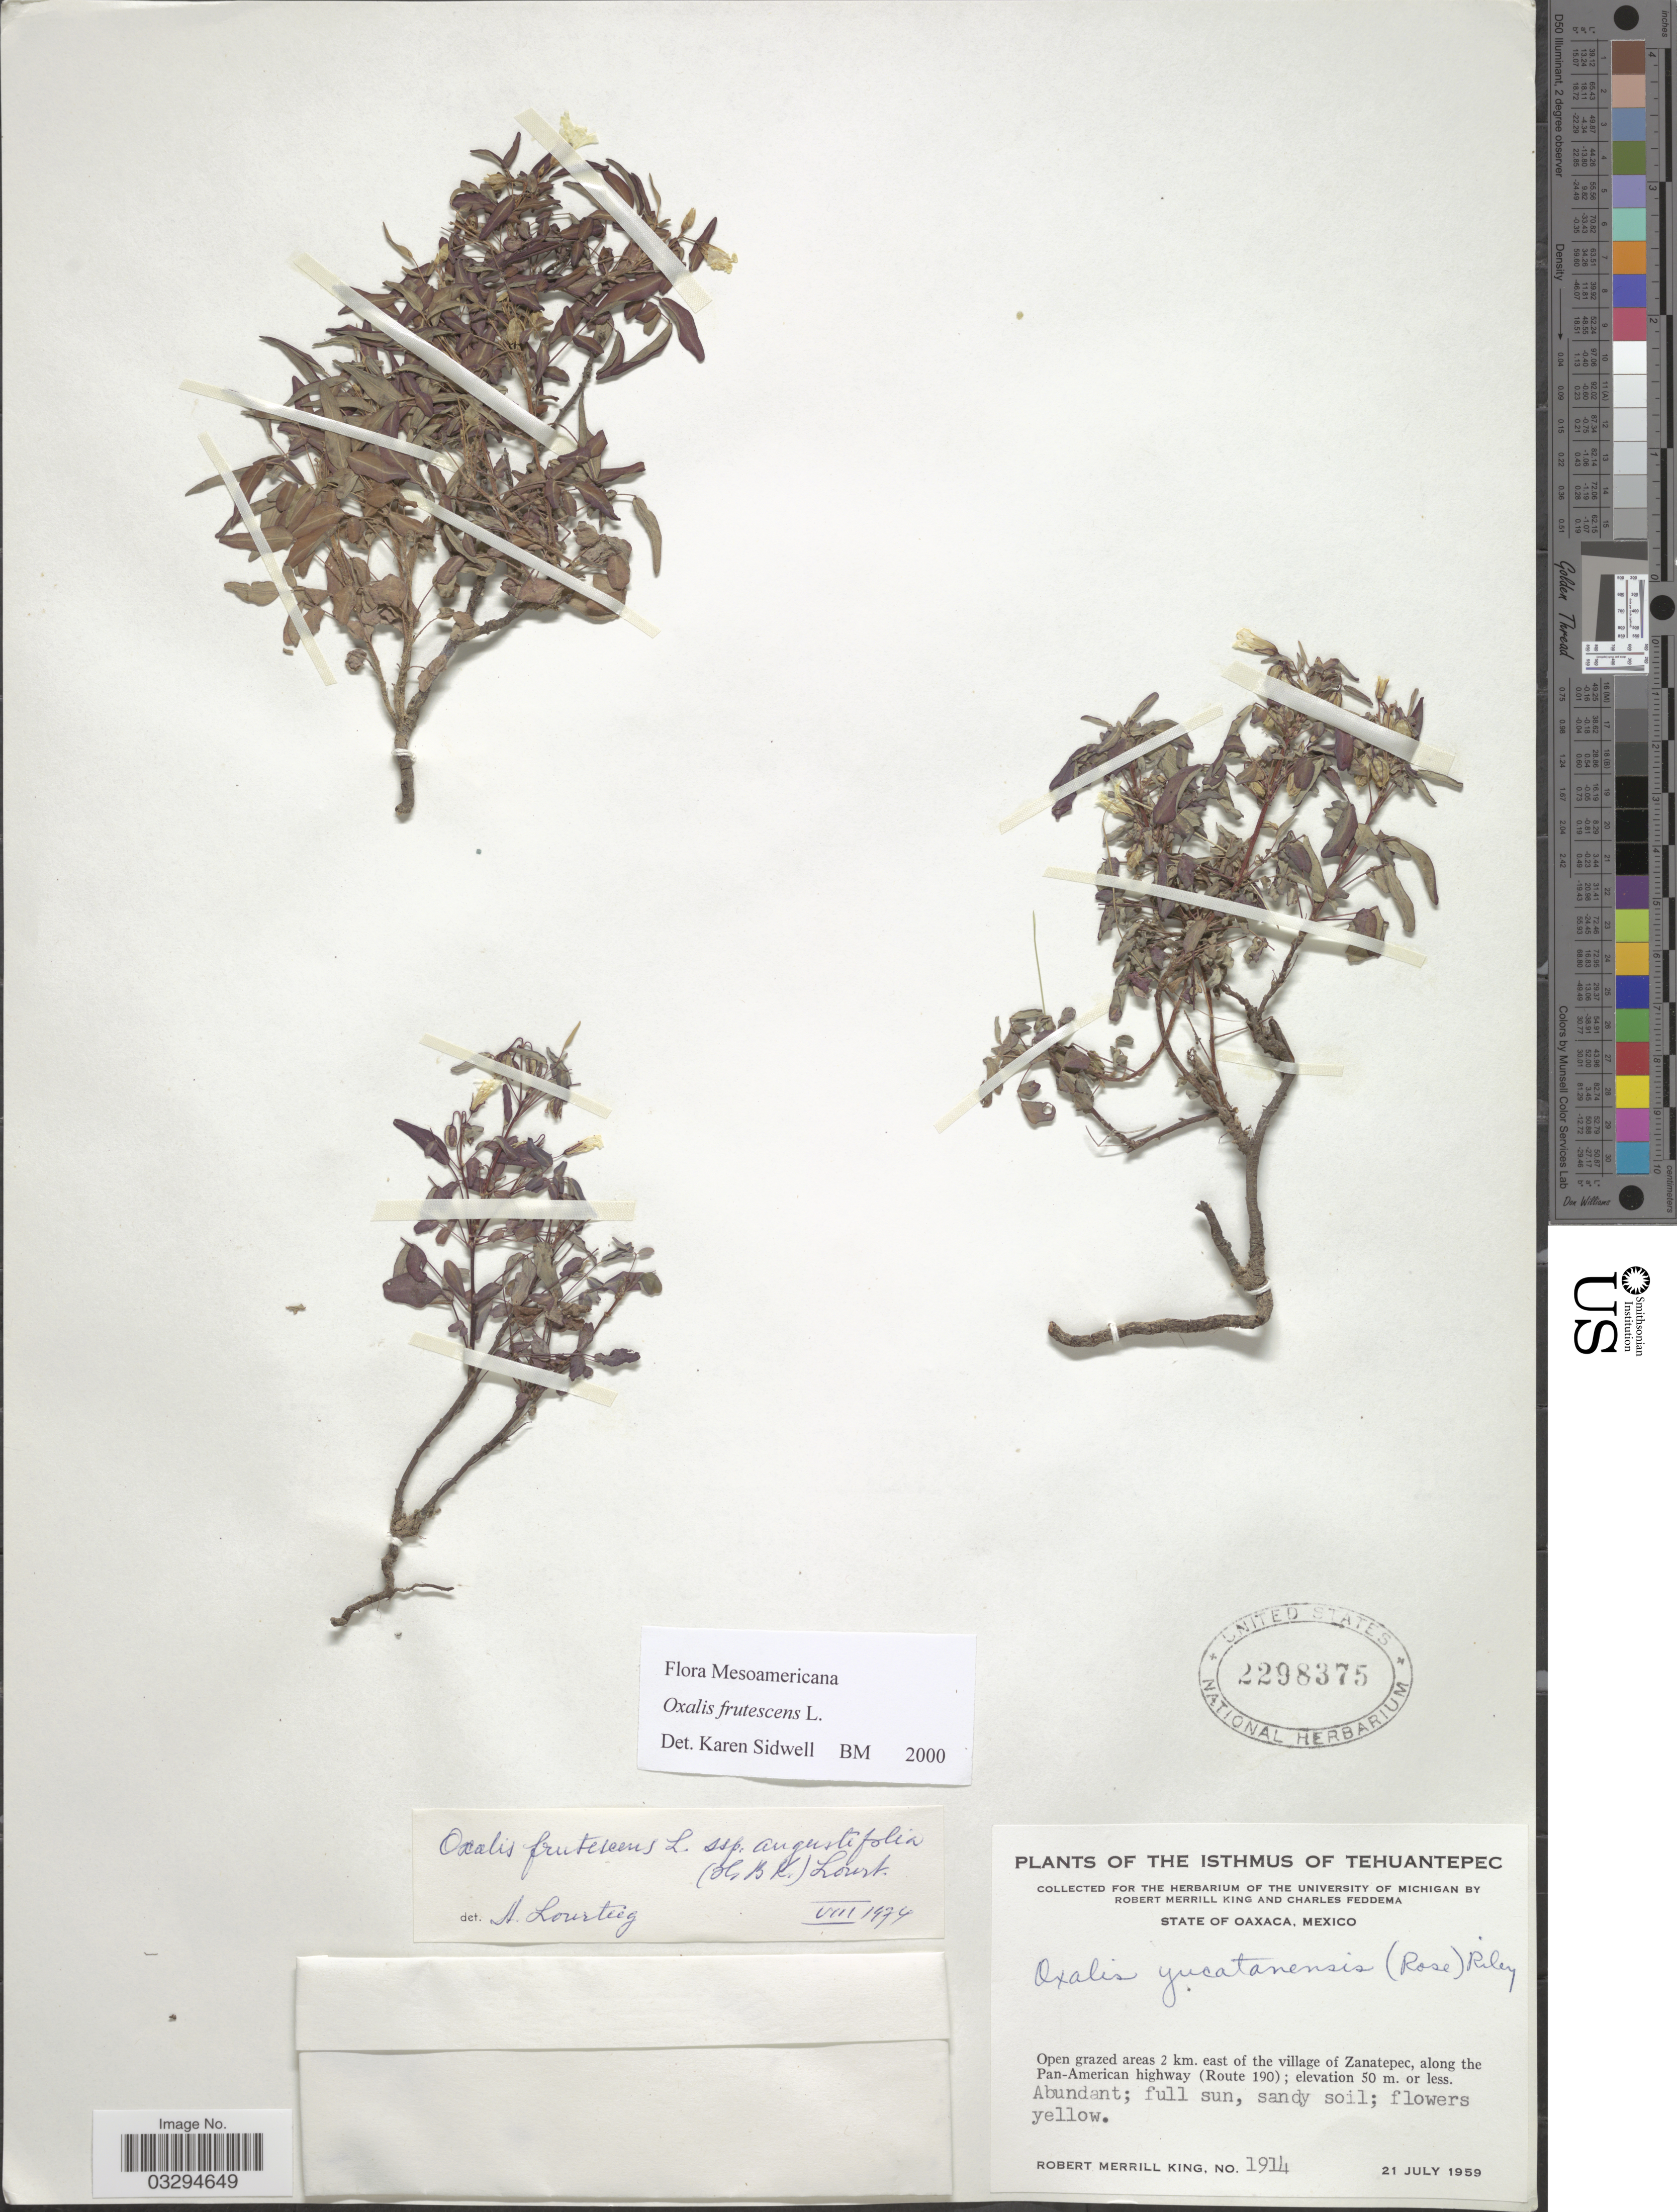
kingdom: Plantae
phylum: Tracheophyta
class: Magnoliopsida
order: Oxalidales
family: Oxalidaceae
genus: Oxalis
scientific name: Oxalis frutescens subsp. angustifolia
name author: (Kunth) Lourteig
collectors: R. M. King & C. Feddema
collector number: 1914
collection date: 1959-07-21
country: Mexico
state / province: Oaxaca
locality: Isthmus of Tehuantepec. 2 km. east of the village of Zanatepec, along the Pan-American highway (Route 190).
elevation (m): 50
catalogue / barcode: US 2298375